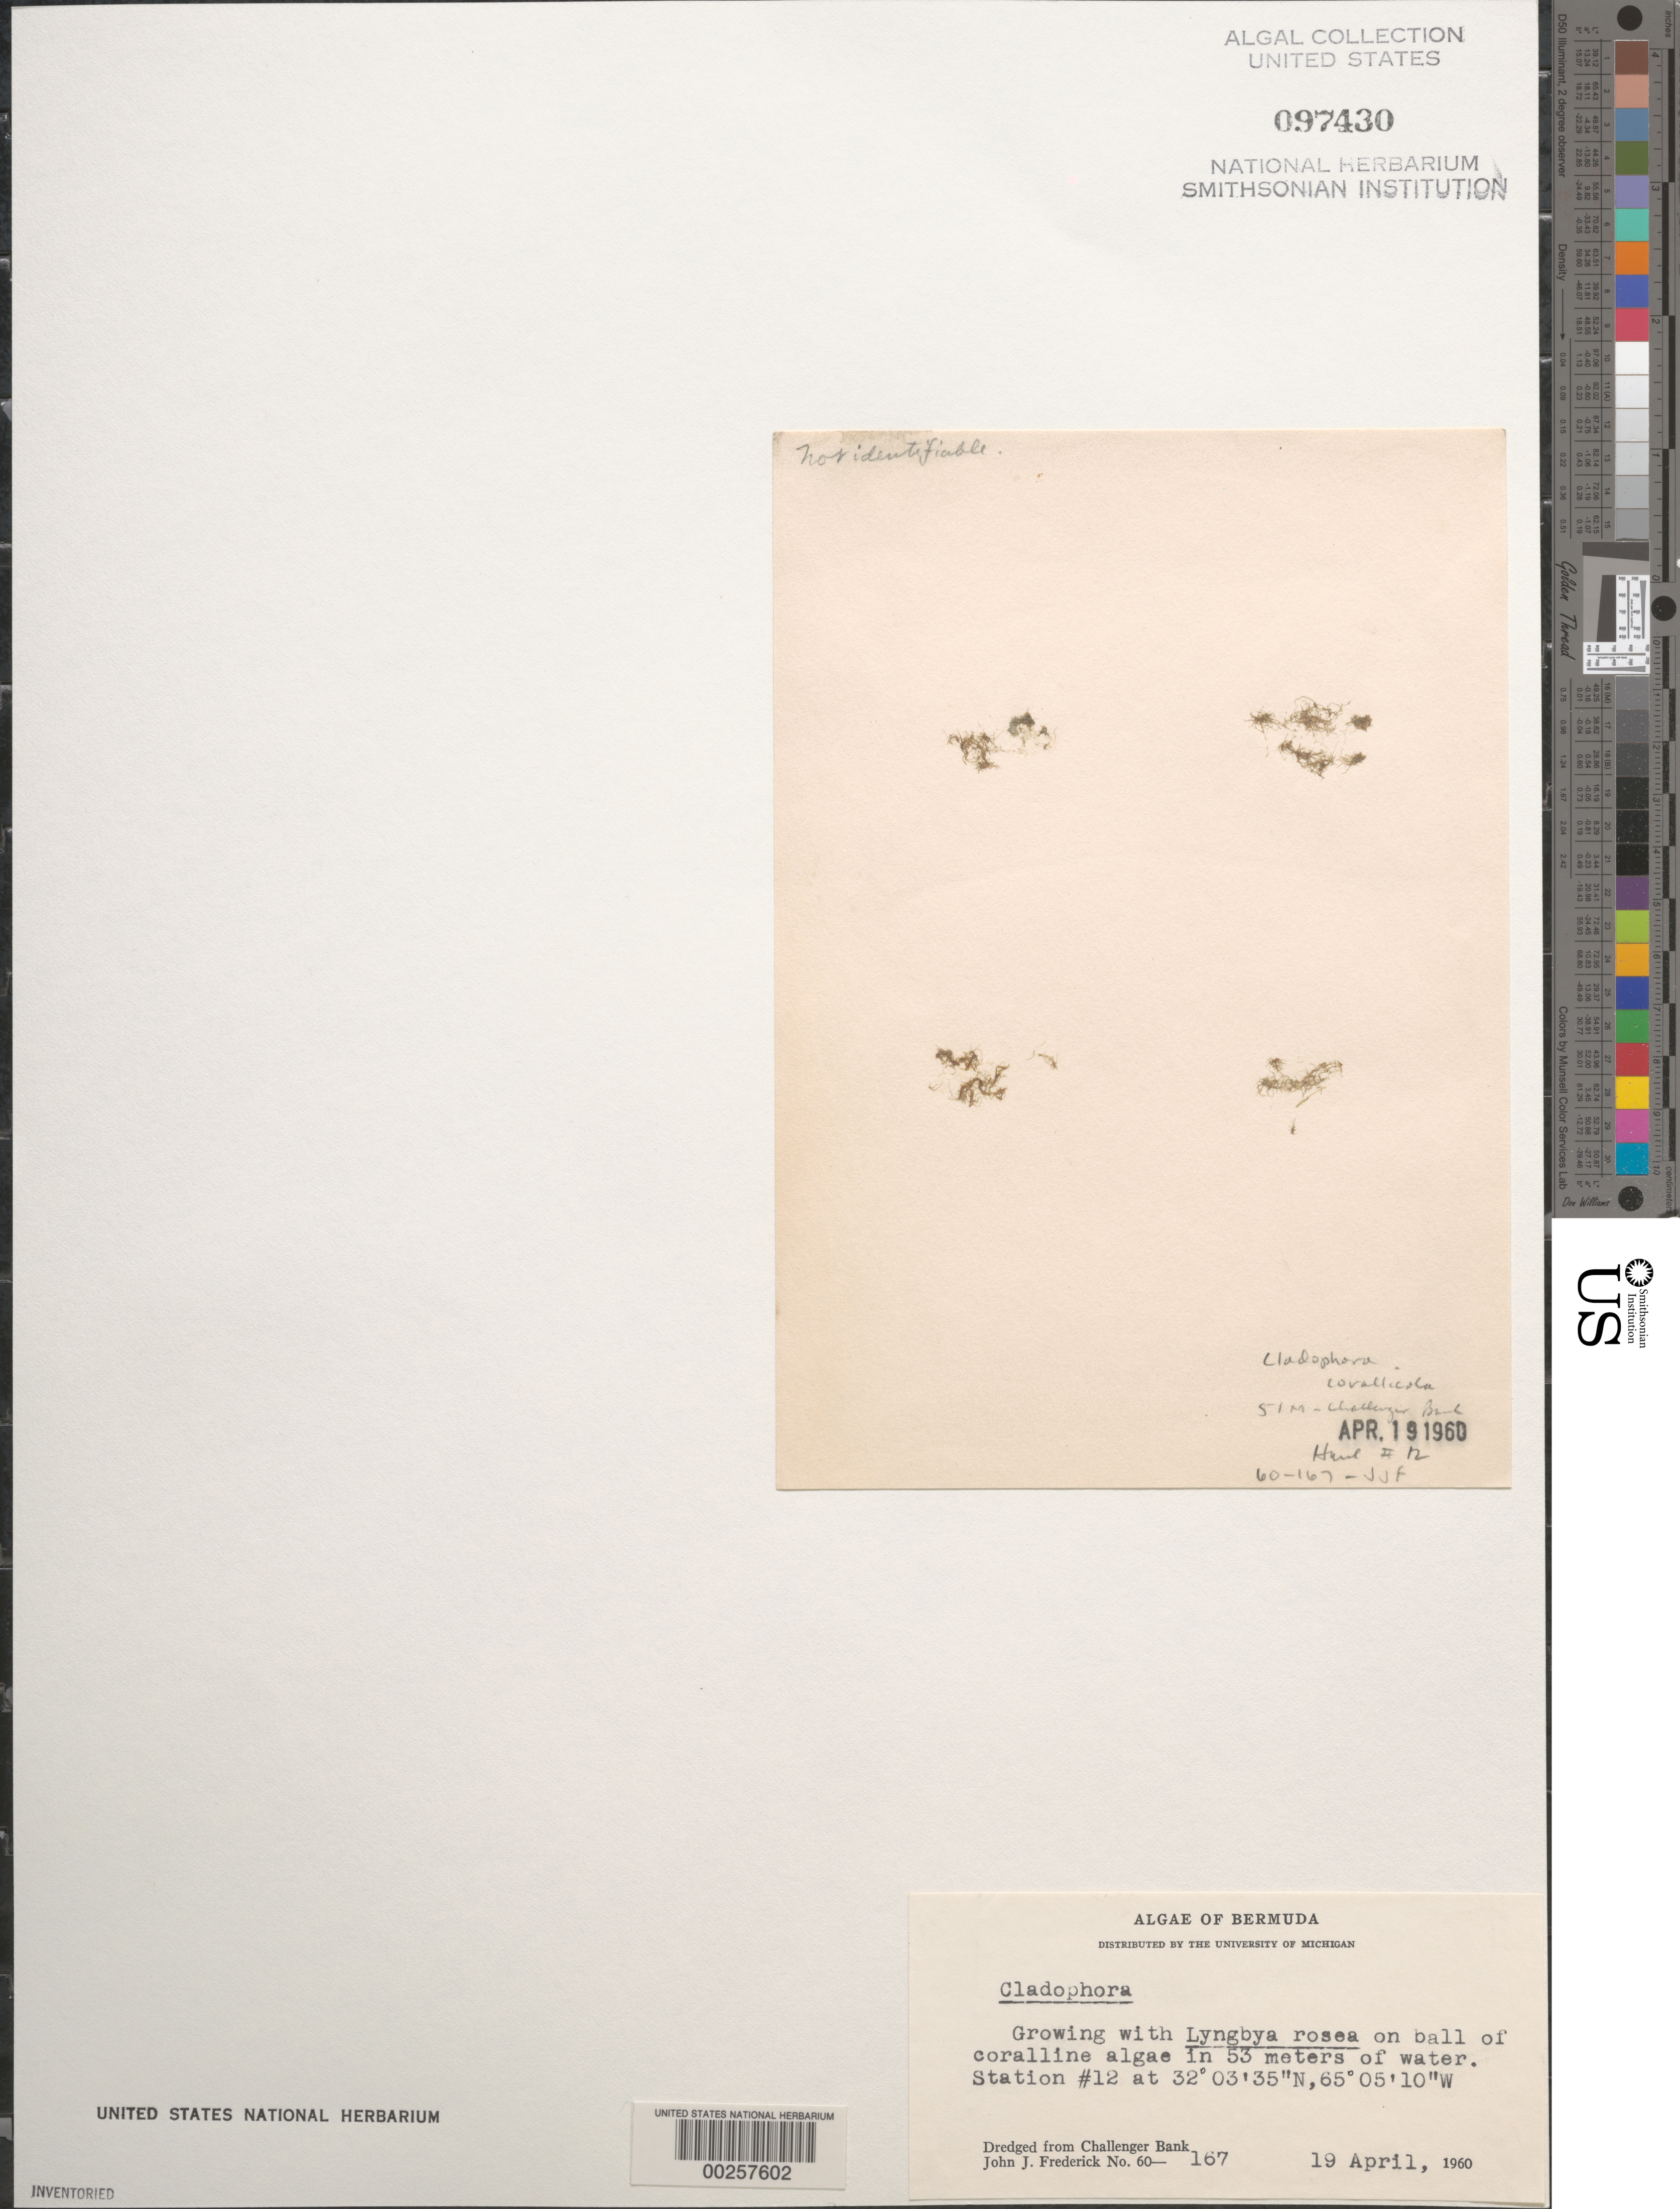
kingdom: Plantae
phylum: Chlorophyta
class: Ulvophyceae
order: Cladophorales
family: Cladophoraceae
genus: Cladophora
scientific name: Cladophora sp.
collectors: J. Frederick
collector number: JJF 60-167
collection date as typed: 19 Apr 1960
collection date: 1960-04-19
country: Bermuda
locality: Challenger Bank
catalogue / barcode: US 97430